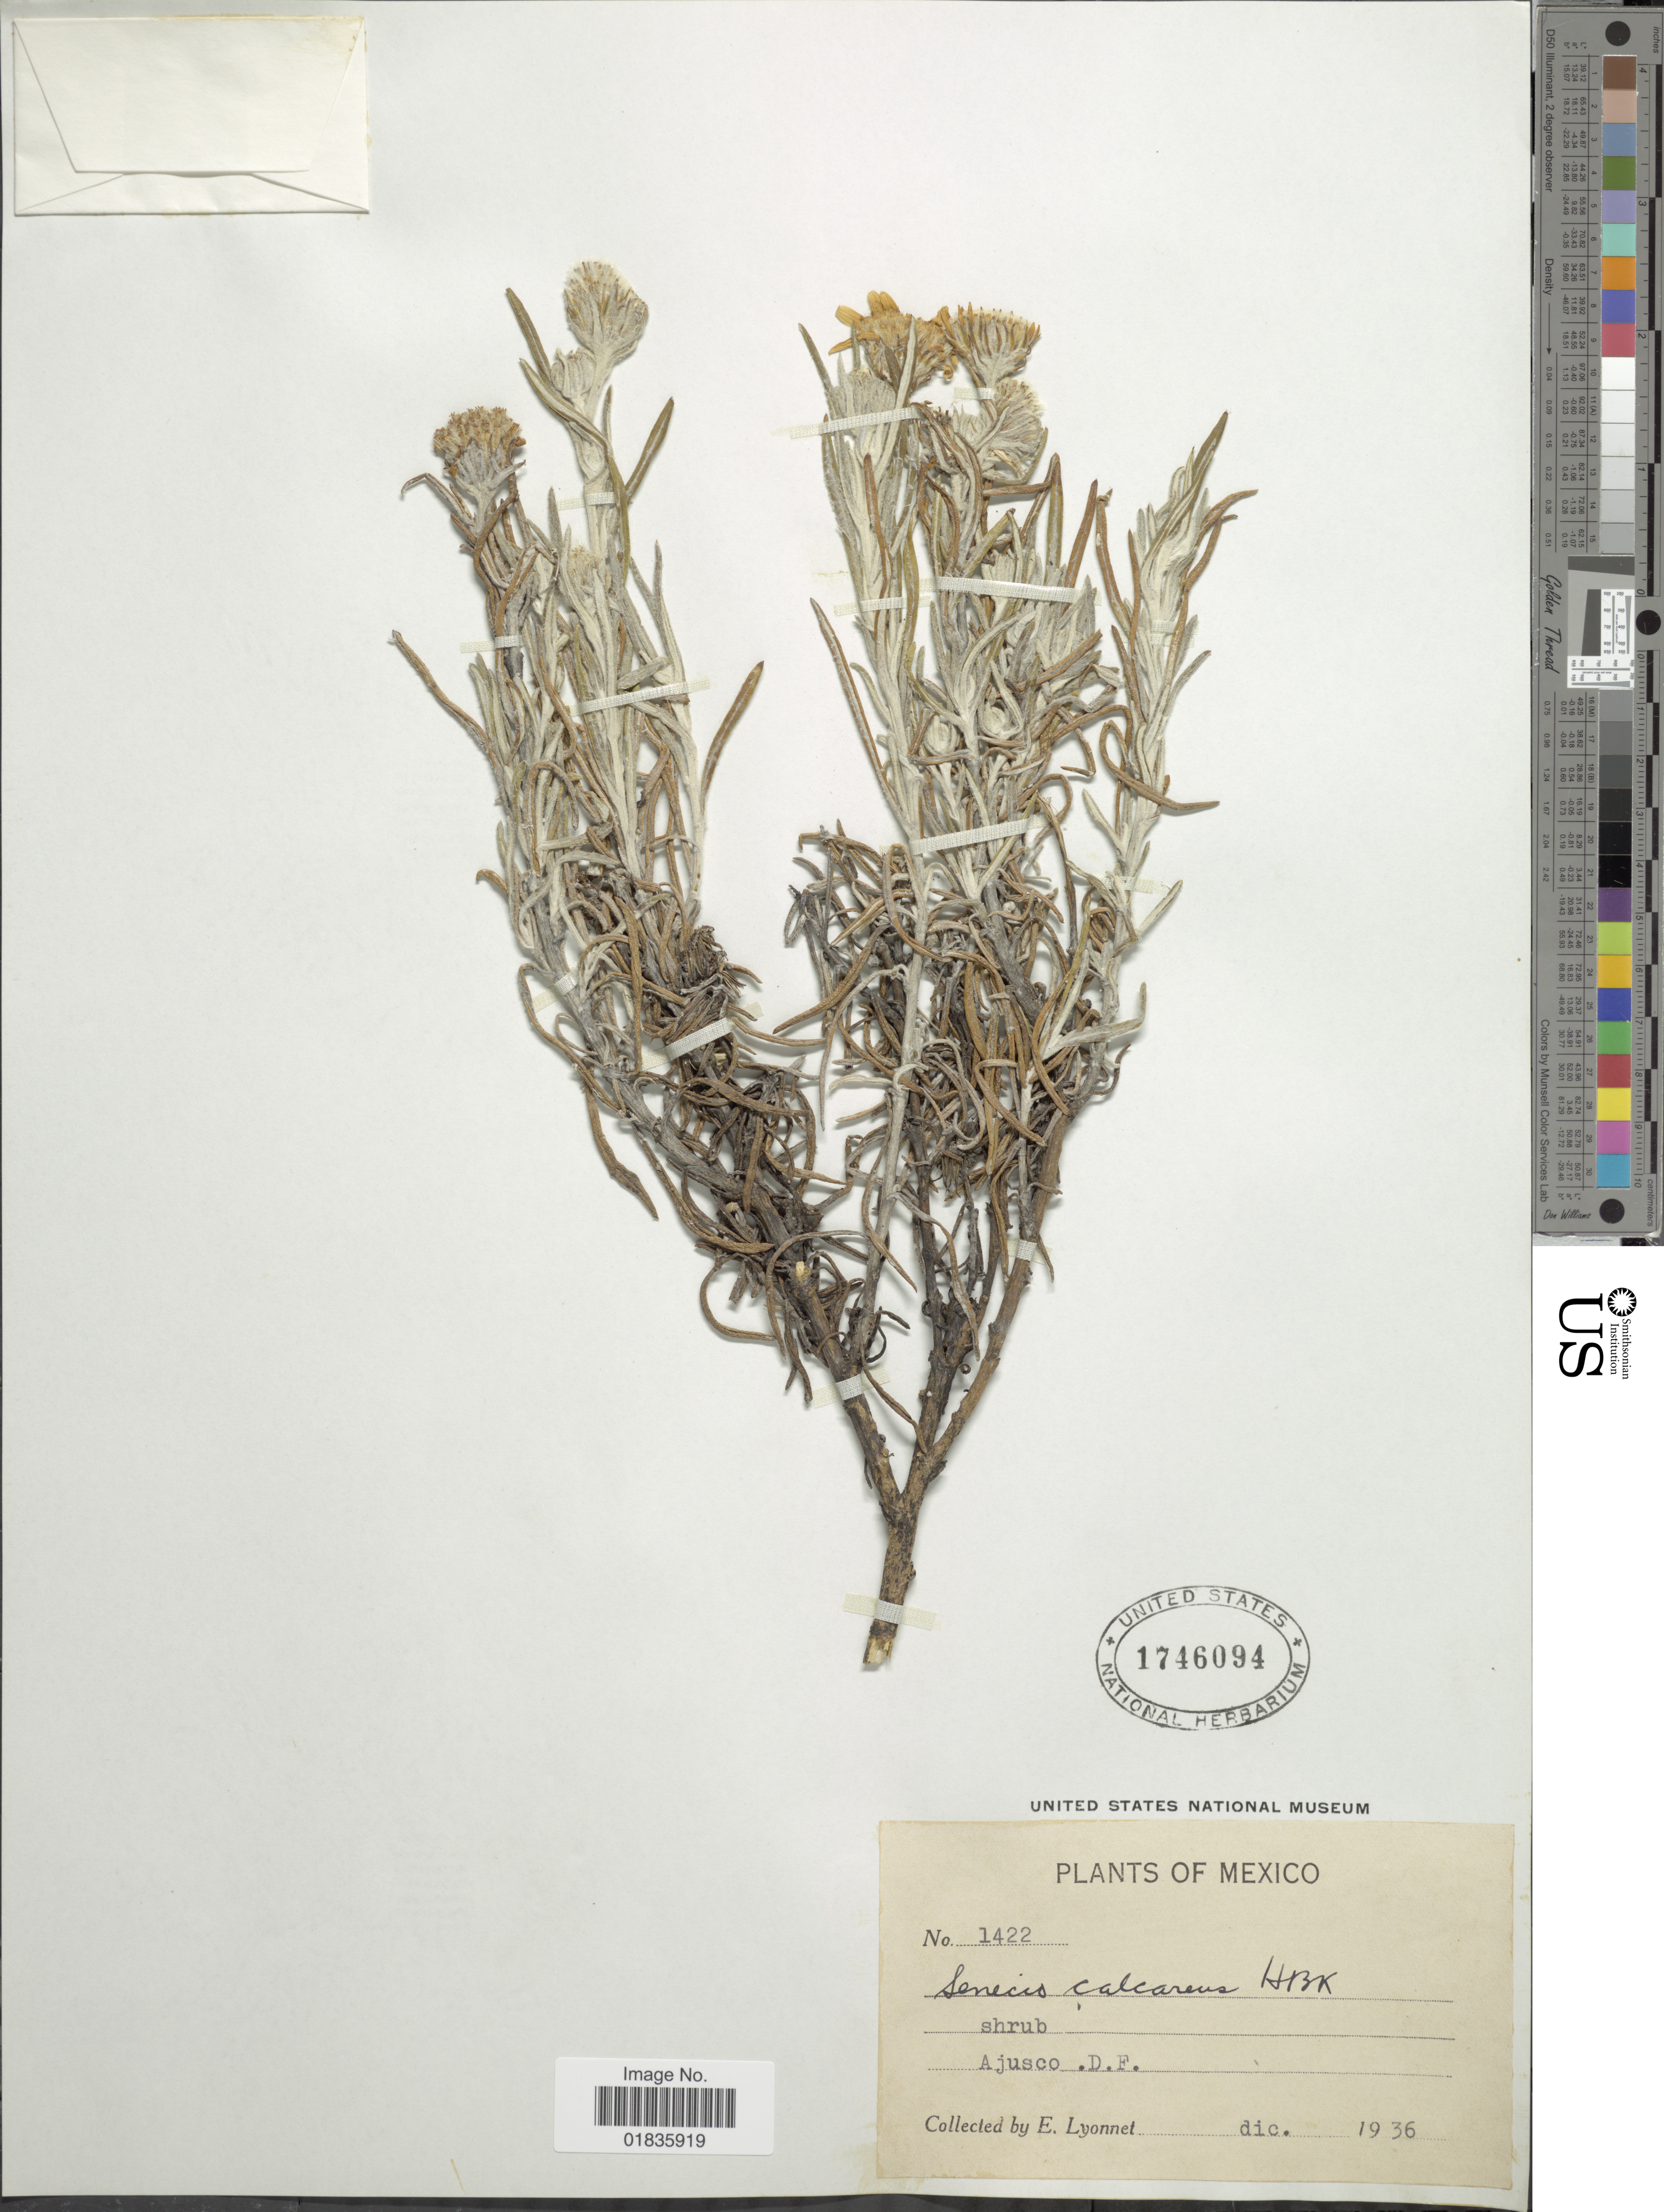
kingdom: Plantae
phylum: Tracheophyta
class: Magnoliopsida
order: Asterales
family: Asteraceae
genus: Senecio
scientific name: Senecio mairetianus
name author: DC.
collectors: E. Lyonnet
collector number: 1422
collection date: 1936-12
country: Mexico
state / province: Distrito Federal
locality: Ajusco.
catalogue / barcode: US 1746094